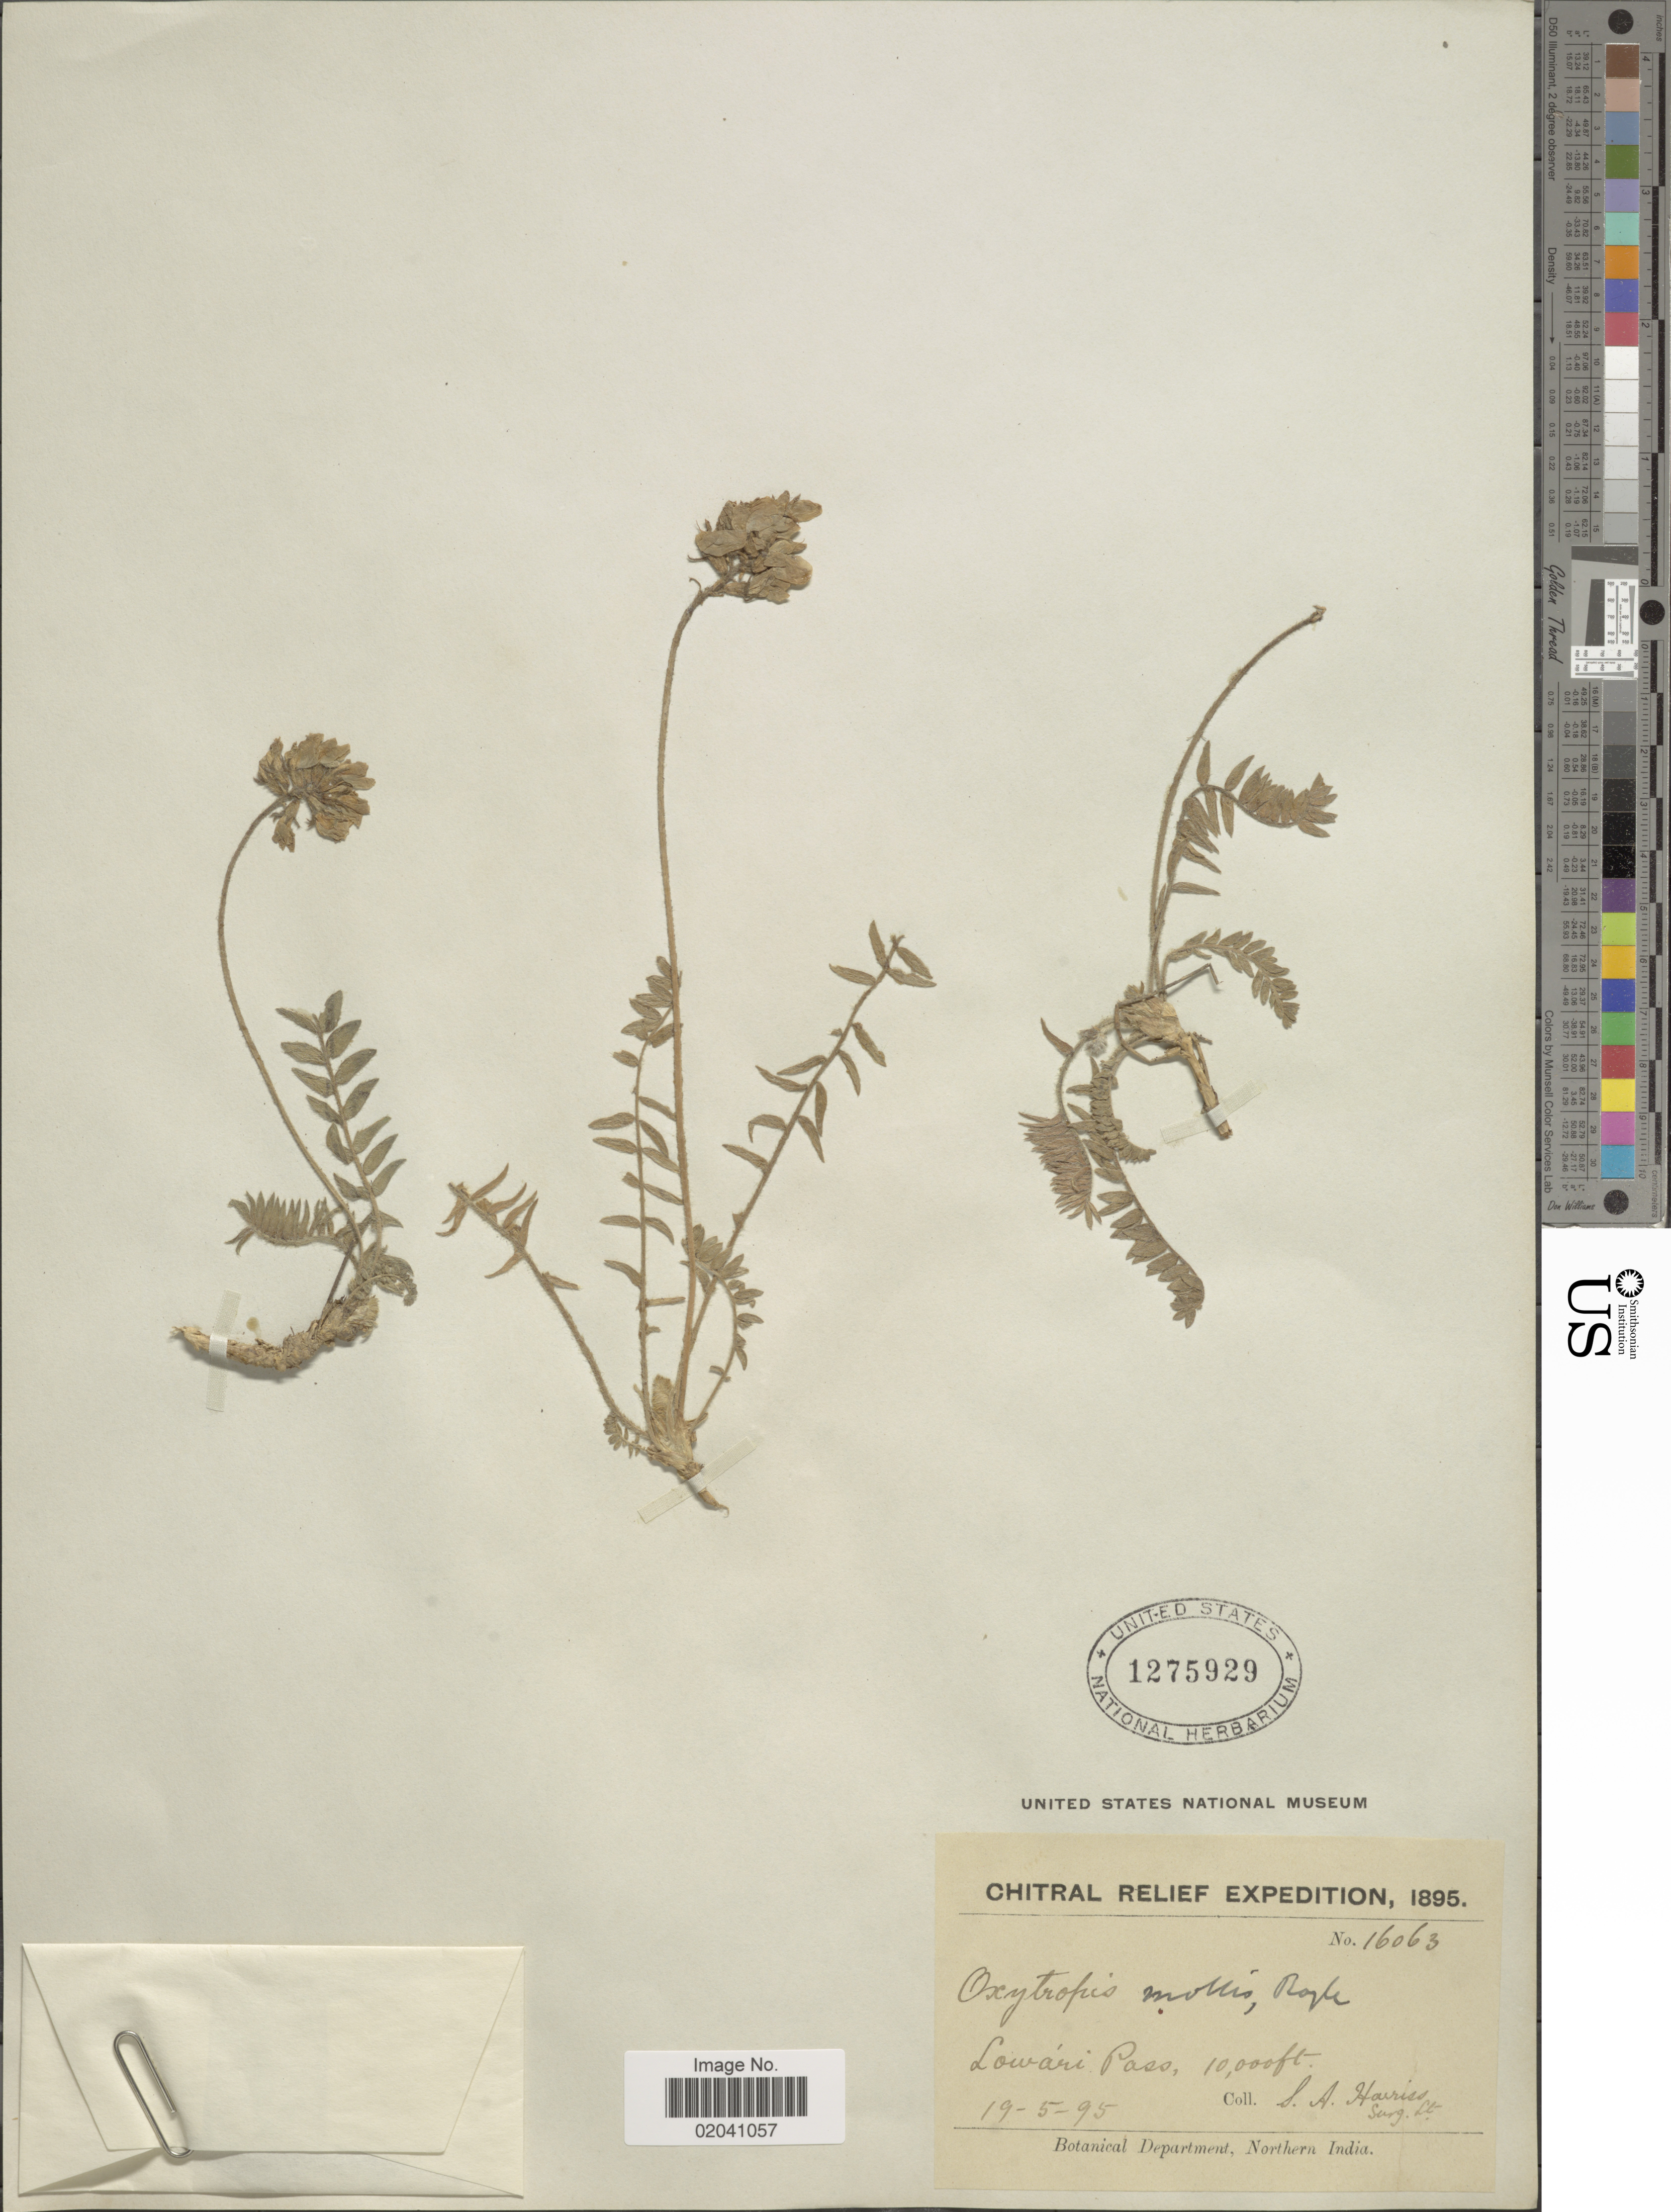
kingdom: Plantae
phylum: Tracheophyta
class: Magnoliopsida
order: Fabales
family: Fabaceae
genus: Oxytropis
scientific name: Oxytropis mollis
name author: Benth.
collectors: S. A. Harris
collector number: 16063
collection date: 1895-05-19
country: Pakistan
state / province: Khyber Pakhtunkhwa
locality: Lowari Pass, Chitral Relief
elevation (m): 3048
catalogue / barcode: US 1275929